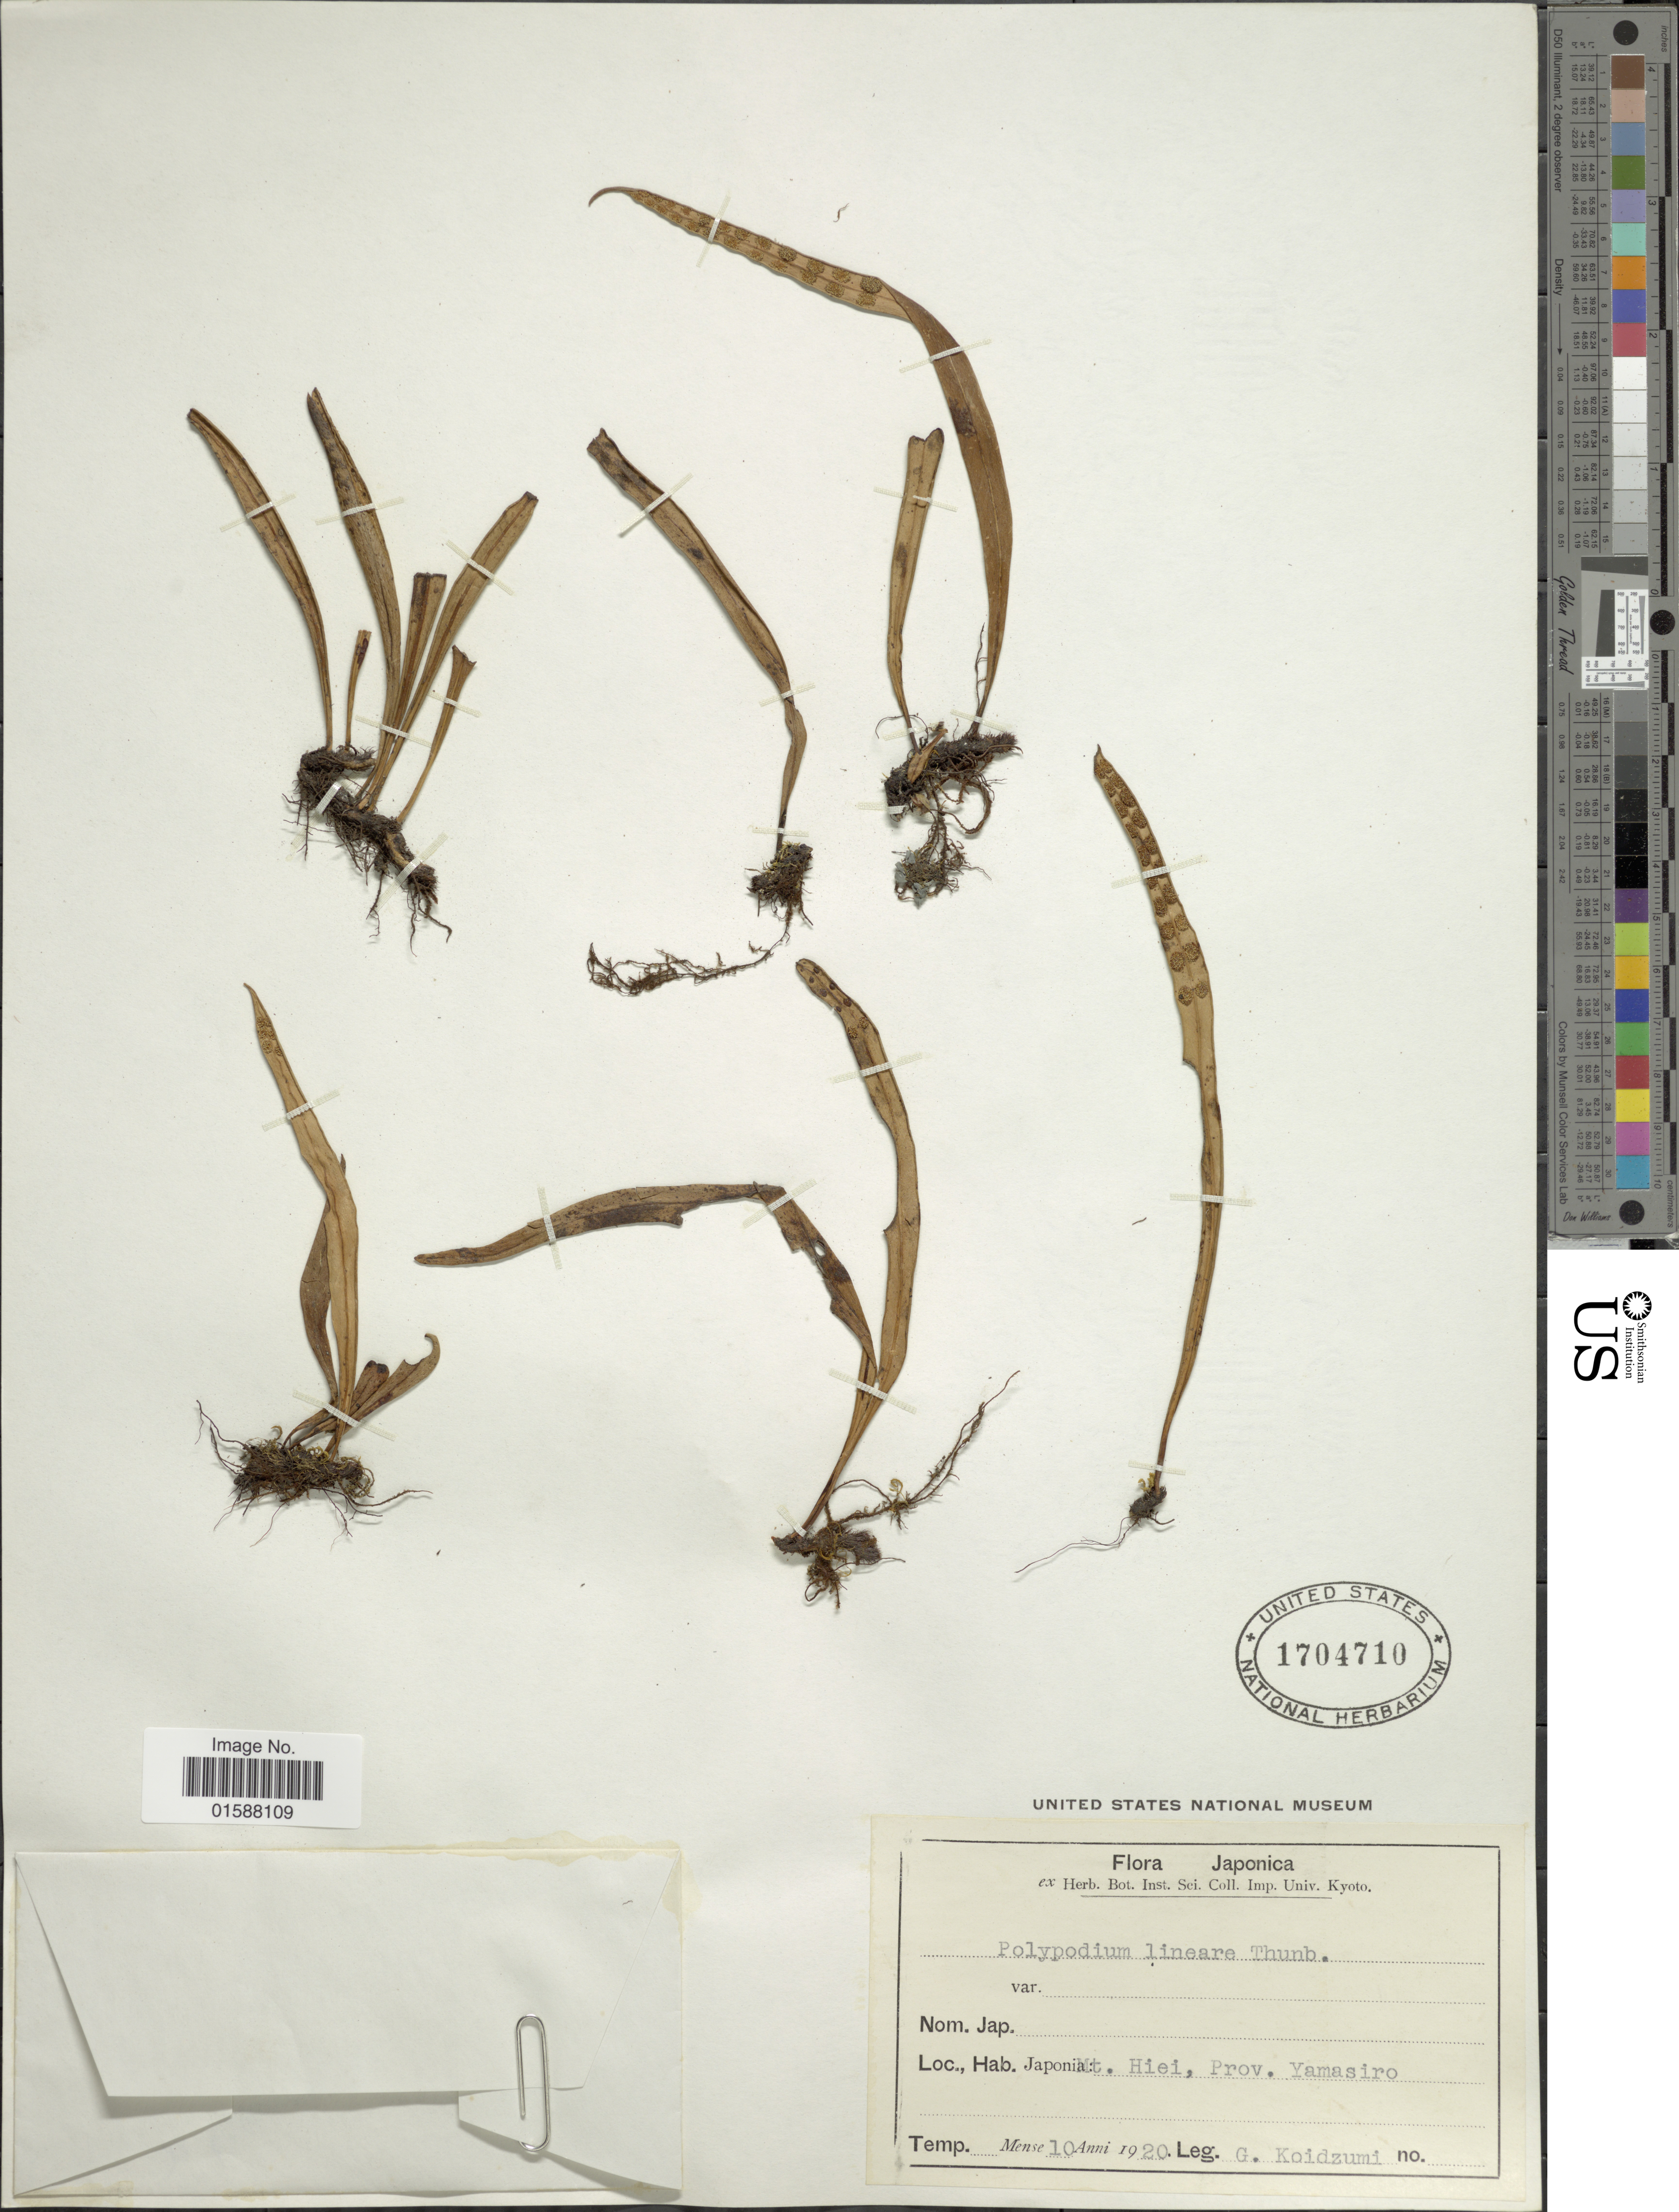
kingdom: Plantae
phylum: Tracheophyta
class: Polypodiopsida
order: Polypodiales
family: Polypodiaceae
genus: Lepisorus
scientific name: Lepisorus thunbergianus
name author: (Kaulf.) Ching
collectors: G. Koidzumi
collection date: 1920-10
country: Japan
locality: Mt. Hiei, Prov. Yamasiro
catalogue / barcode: US 1704710